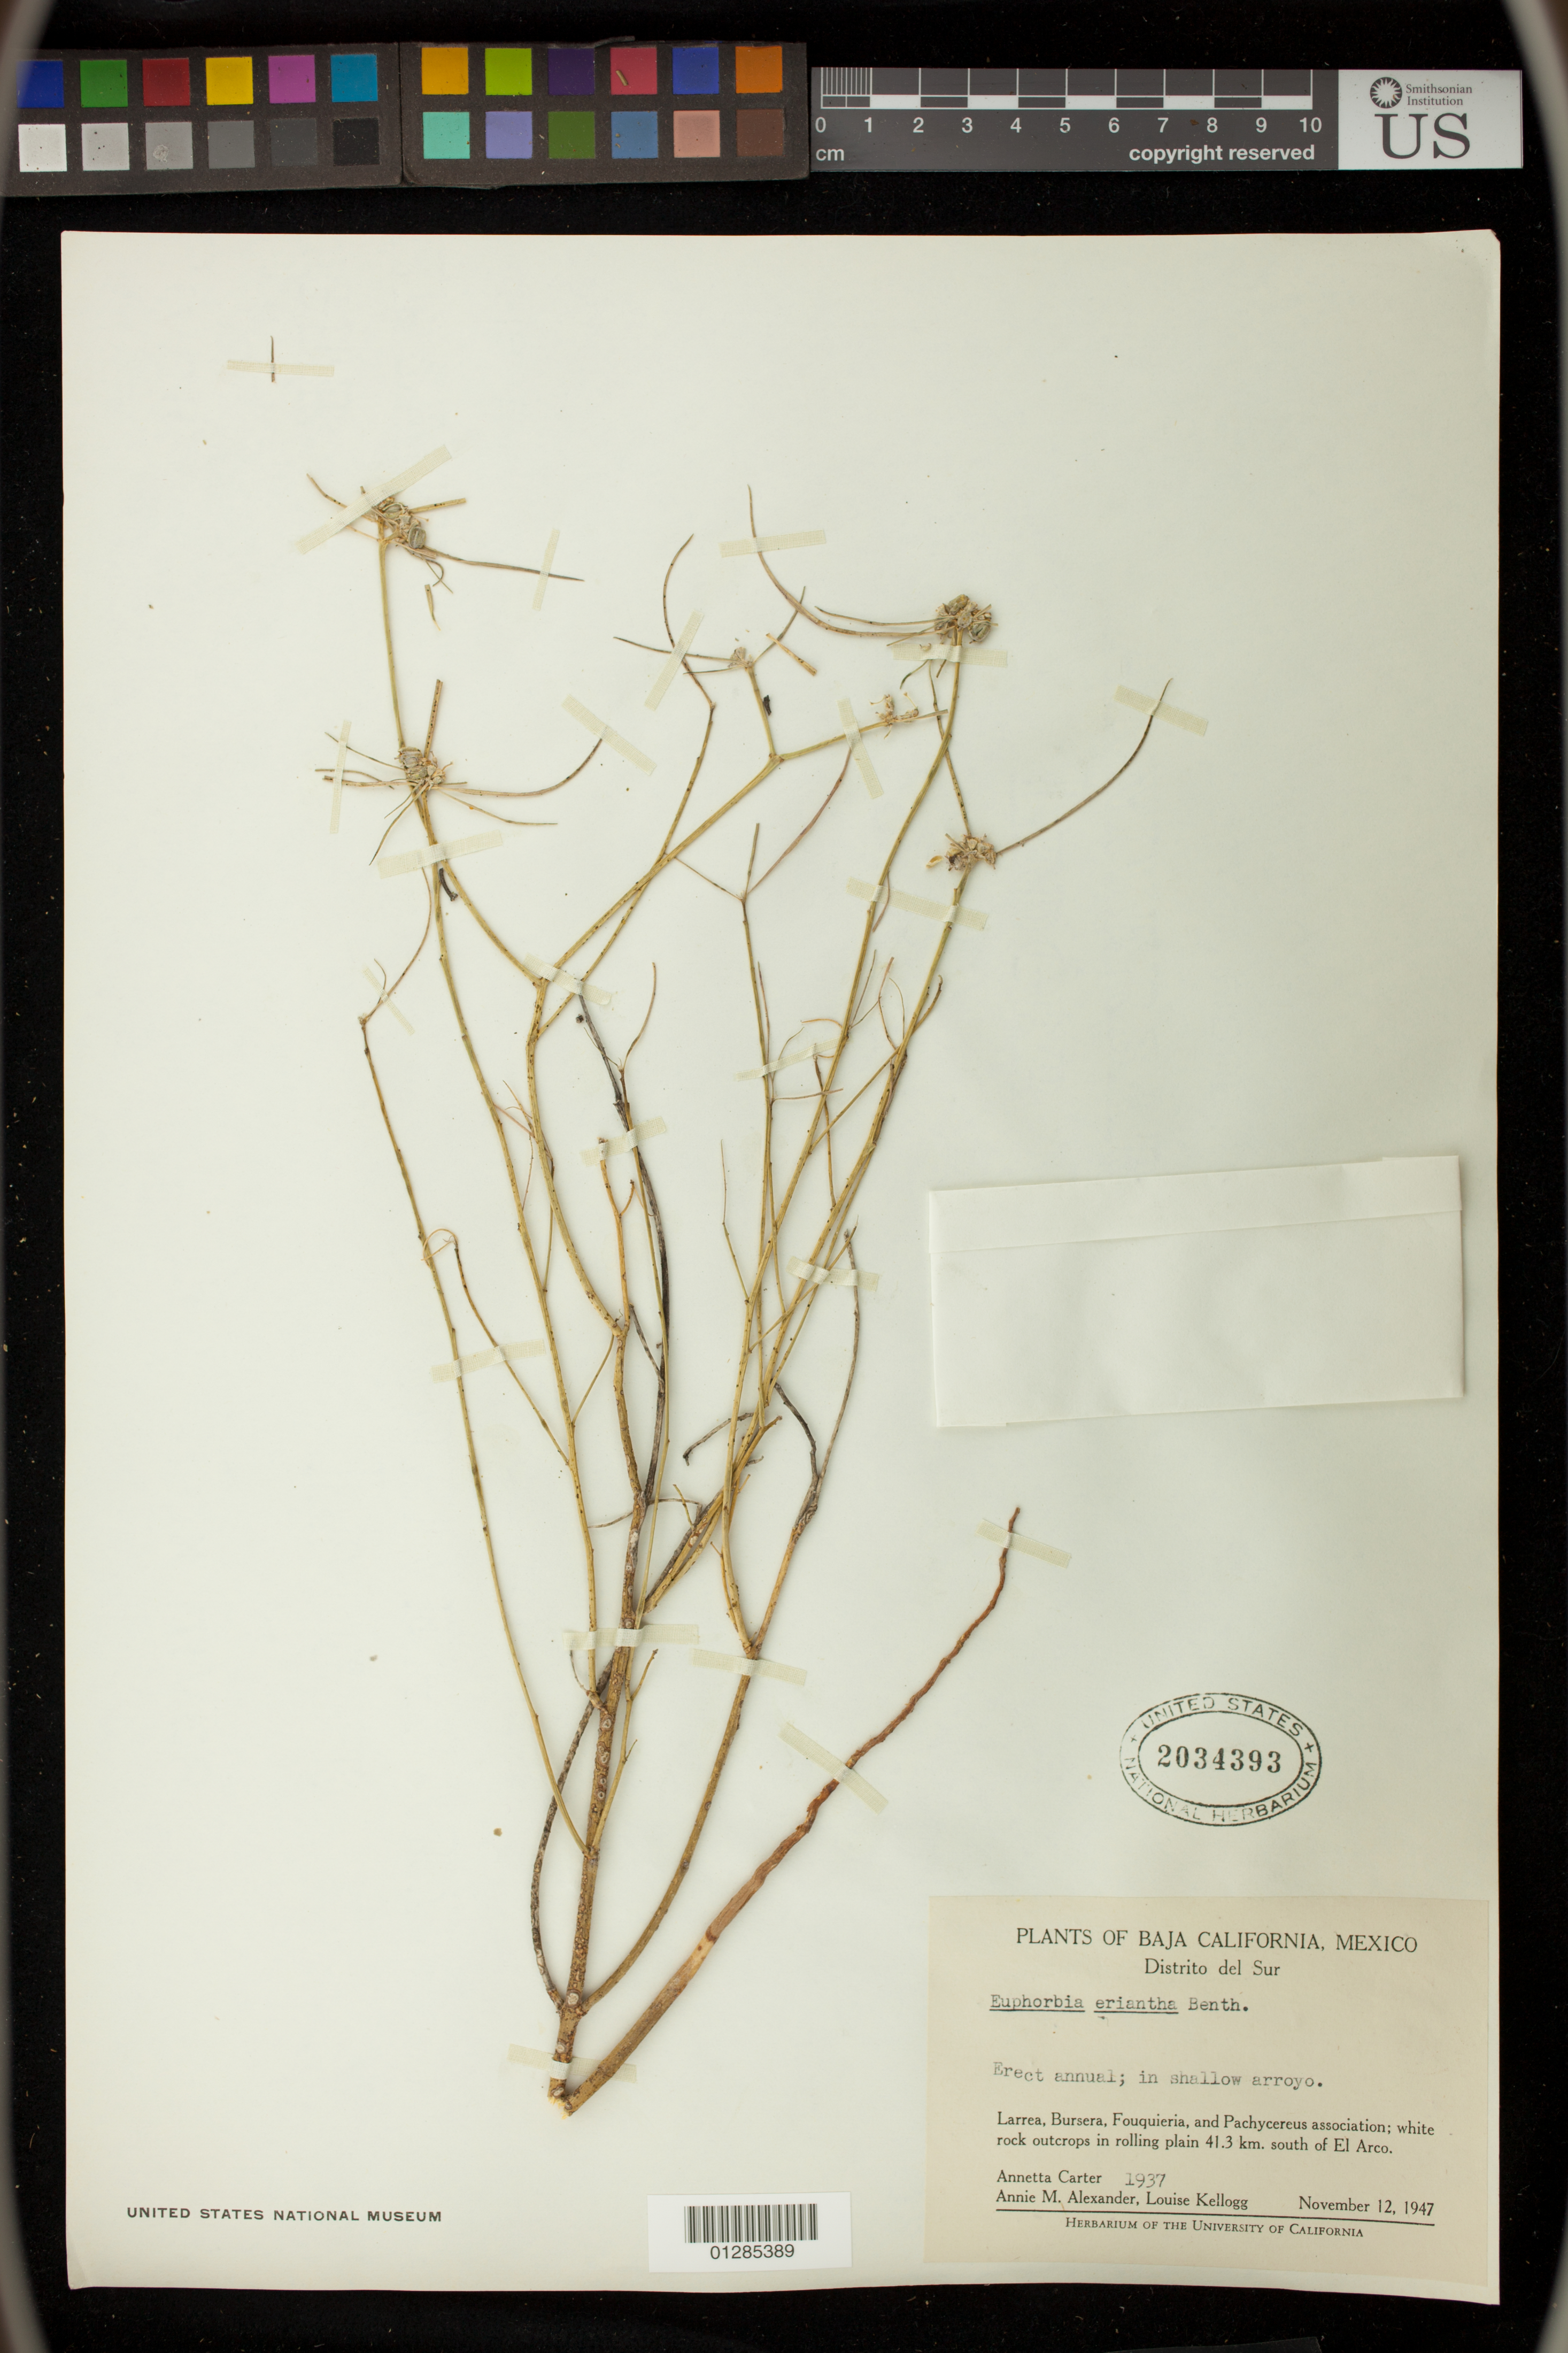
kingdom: Plantae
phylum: Tracheophyta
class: Magnoliopsida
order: Malpighiales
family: Euphorbiaceae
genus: Euphorbia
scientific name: Euphorbia eriantha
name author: Benth.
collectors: A. M. Carter, A. M. Alexander & L. Kellogg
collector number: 1937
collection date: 1947-10-12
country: Mexico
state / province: Baja California Sur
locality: White rock outcrops in rolling plain 41.3 km. south of El Arco.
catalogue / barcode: US 2034393